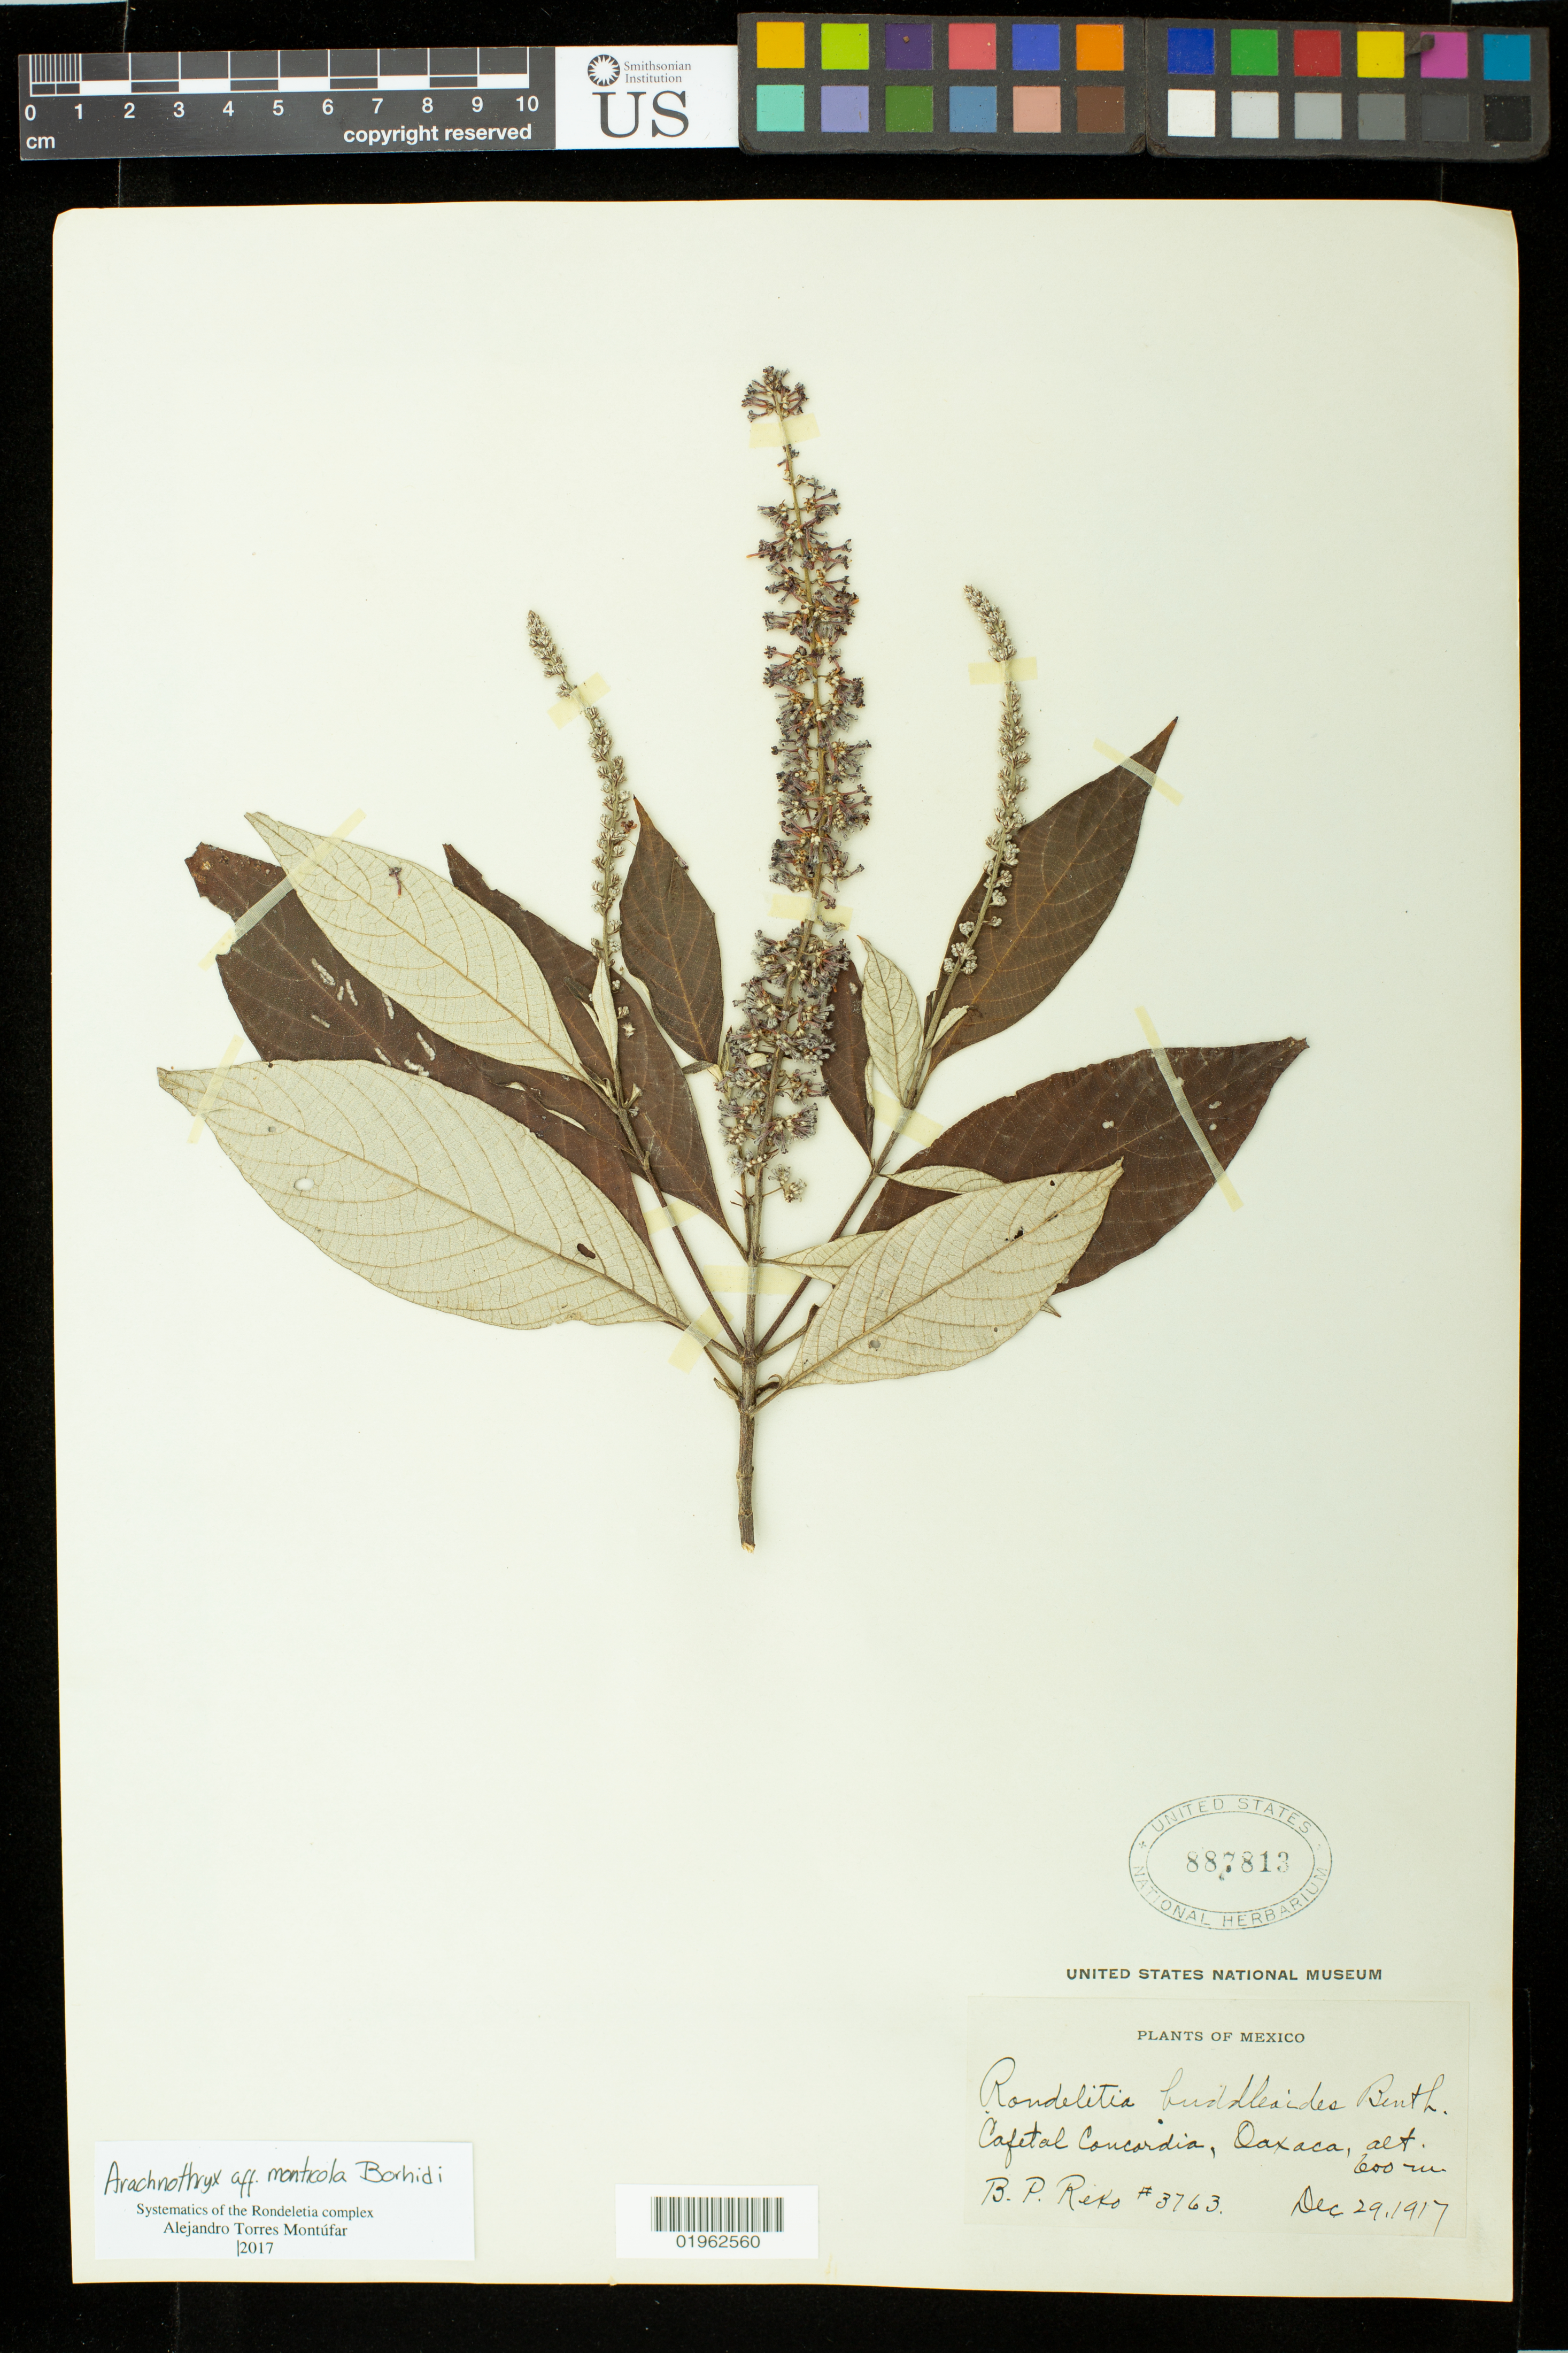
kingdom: Plantae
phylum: Tracheophyta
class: Magnoliopsida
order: Gentianales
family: Rubiaceae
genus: Arachnothryx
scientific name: Arachnothryx monticola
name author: Borhidi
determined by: Torres Montufar, J. A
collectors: B. P. Reko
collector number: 3763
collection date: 1917-12-29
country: Mexico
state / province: Oaxaca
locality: Cafetal Concordia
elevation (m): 600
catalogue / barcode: US 887813